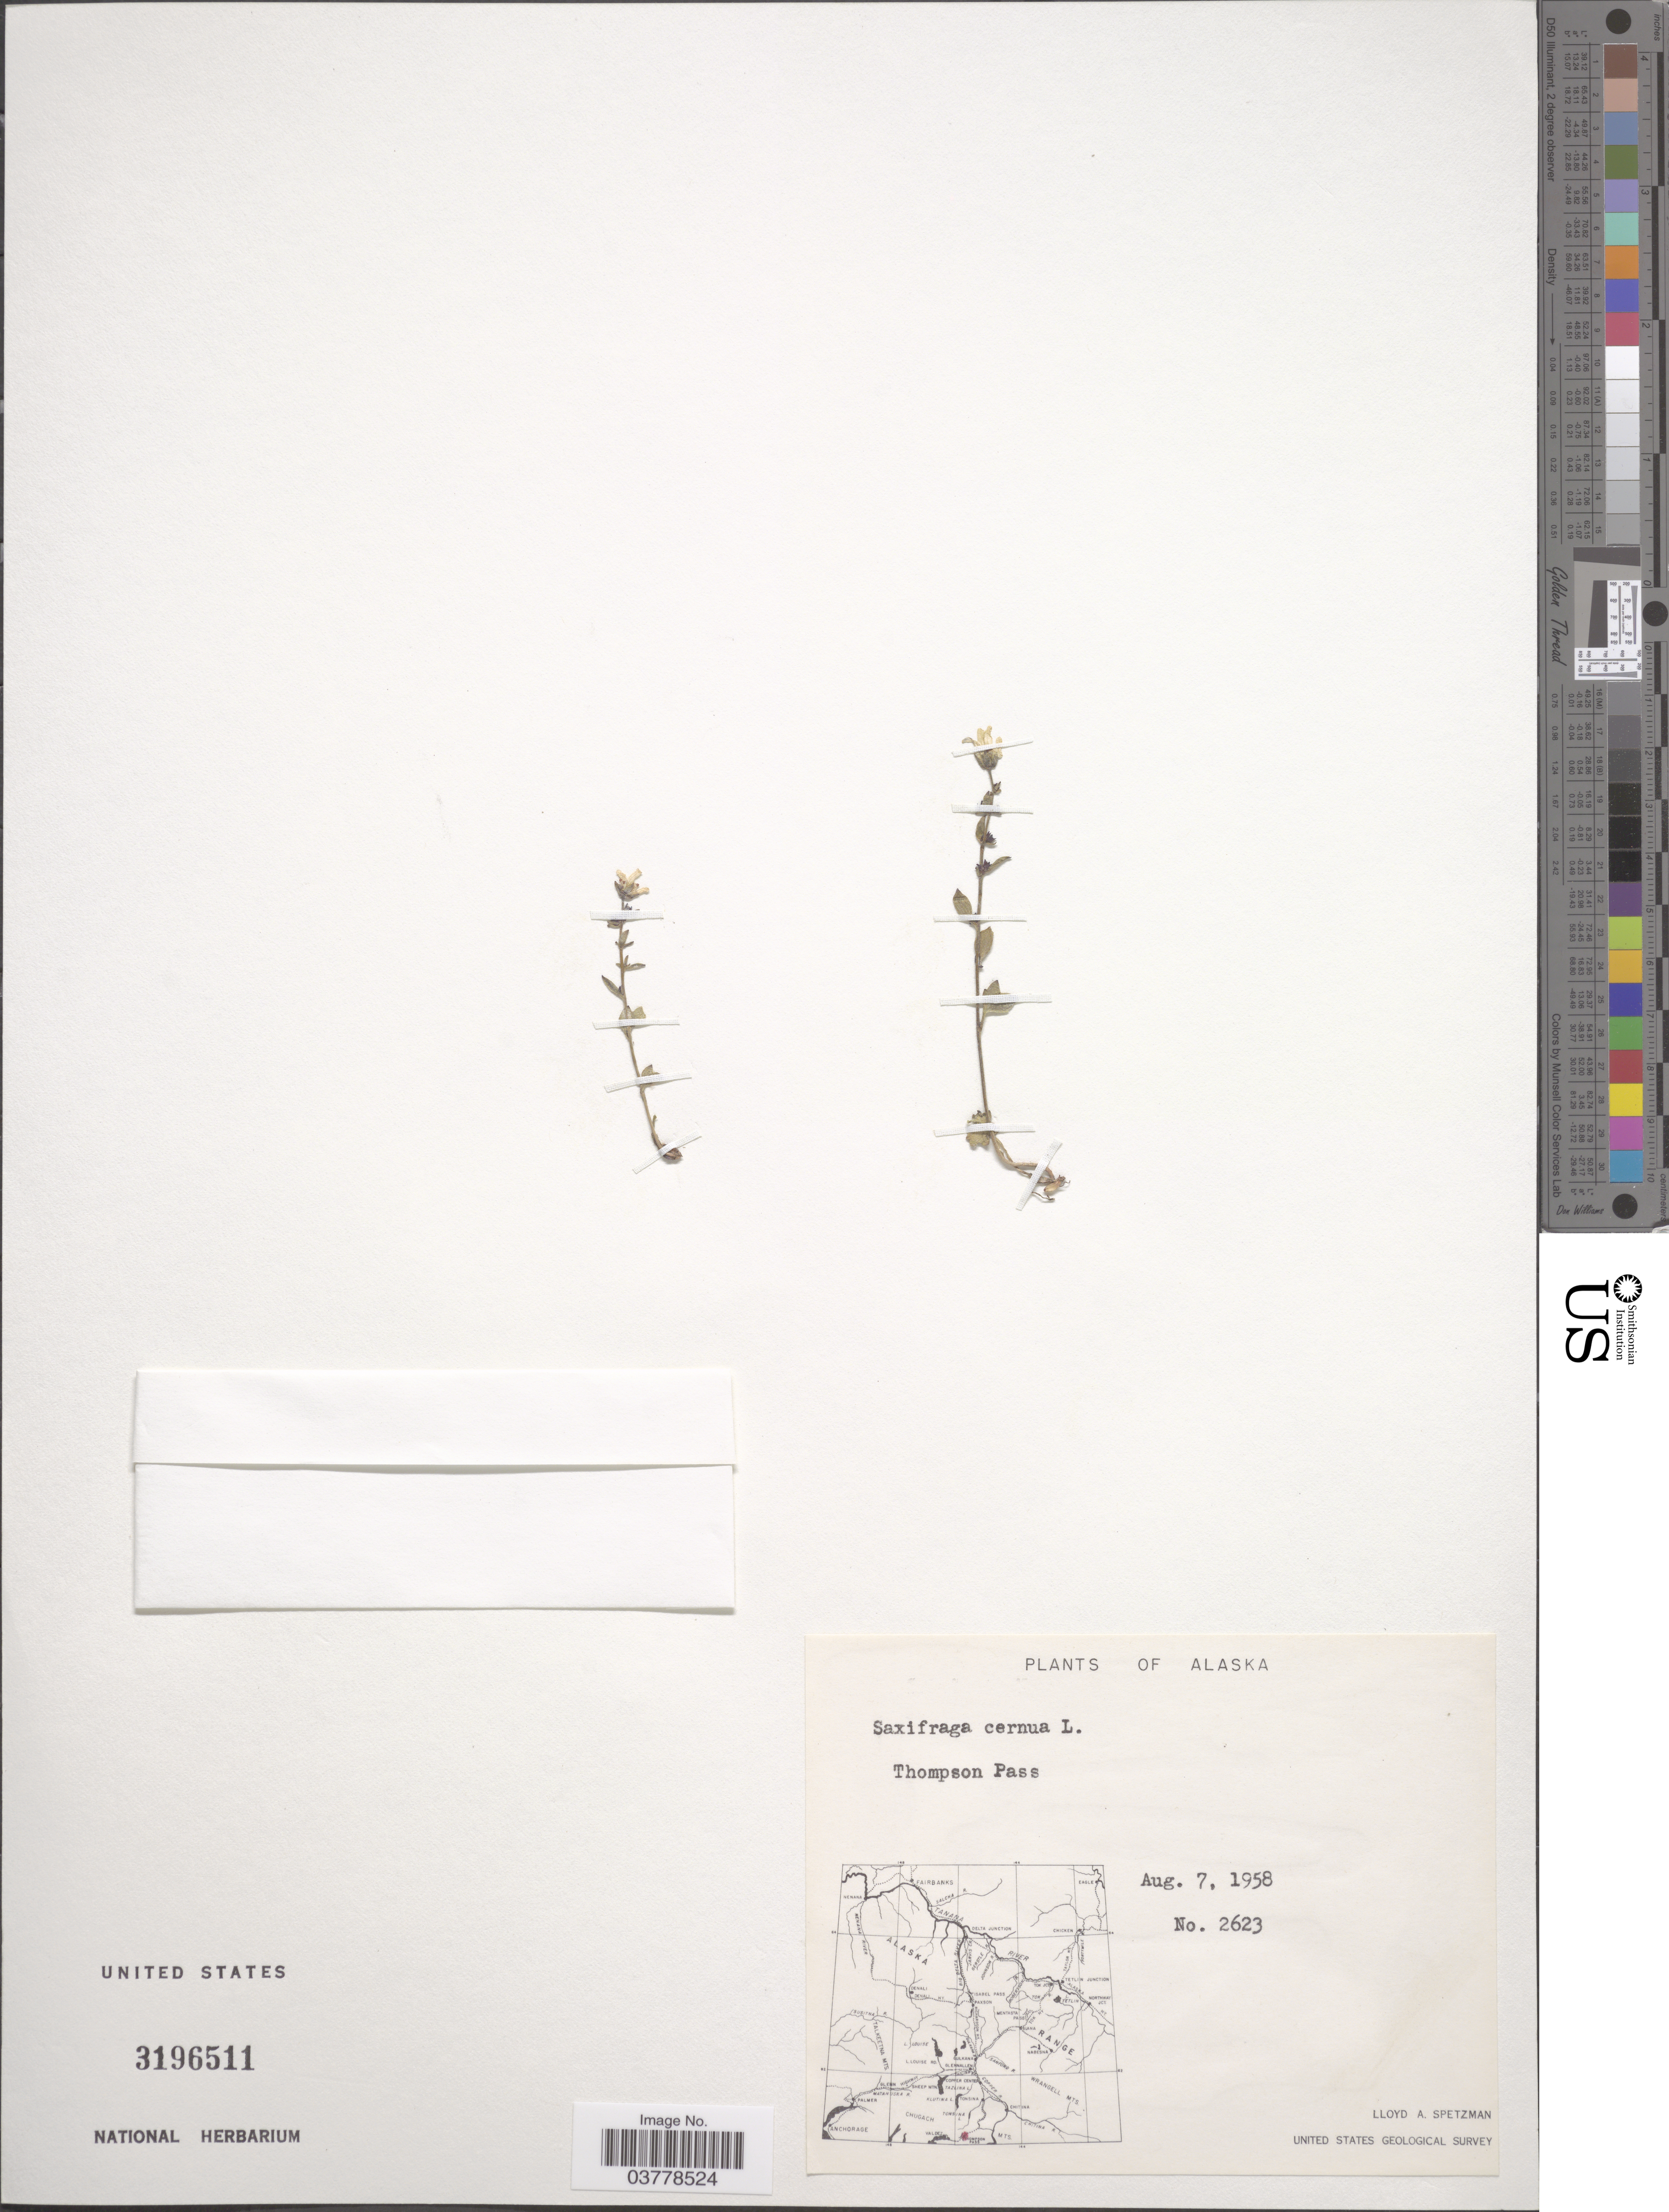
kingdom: Plantae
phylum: Tracheophyta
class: Magnoliopsida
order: Saxifragales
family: Saxifragaceae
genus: Saxifraga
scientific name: Saxifraga cernua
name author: L.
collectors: L. Spetzman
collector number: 2623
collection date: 1958-08-07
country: United States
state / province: Alaska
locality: Thompson Pass.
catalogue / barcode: US 3196511